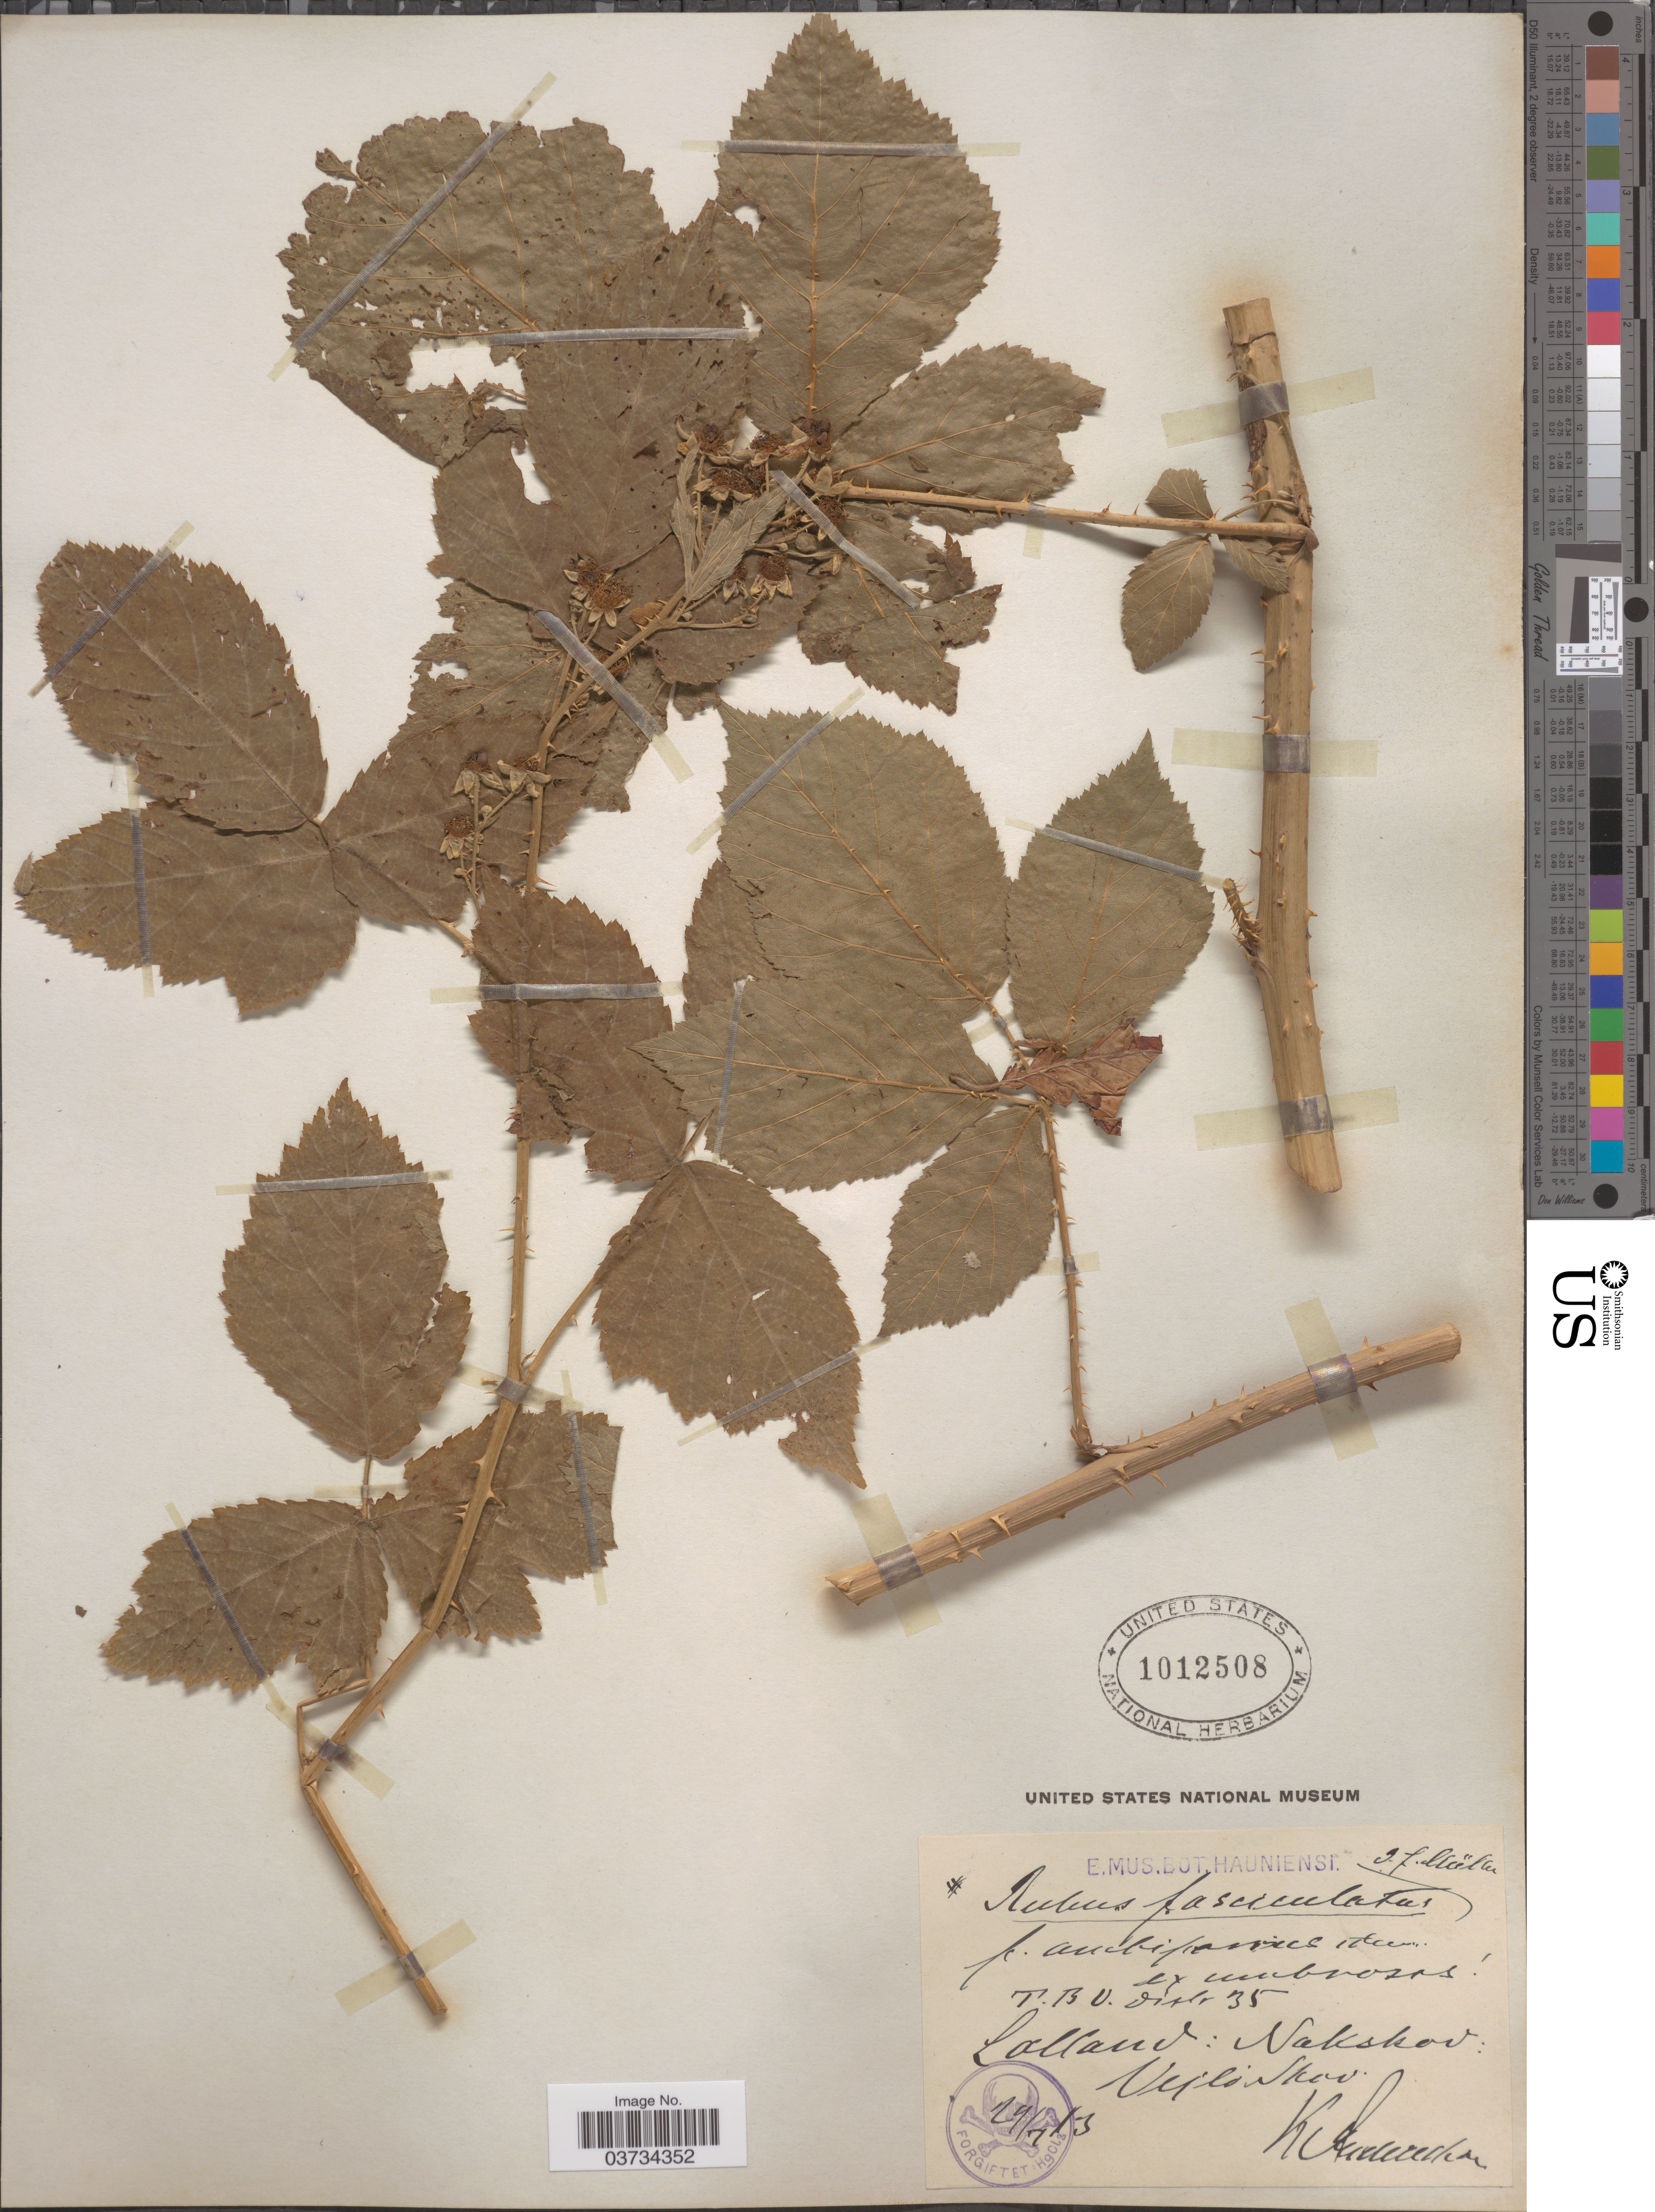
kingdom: Plantae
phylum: Tracheophyta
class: Magnoliopsida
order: Rosales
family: Rosaceae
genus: Rubus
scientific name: Rubus fasciculatus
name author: P.J. Müll.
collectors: K. Friderichsen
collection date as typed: Transcribed d/m/y: 29/7/3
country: Denmark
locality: Lalland: Nakskov: Vejlo Skov.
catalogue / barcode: US 1012508